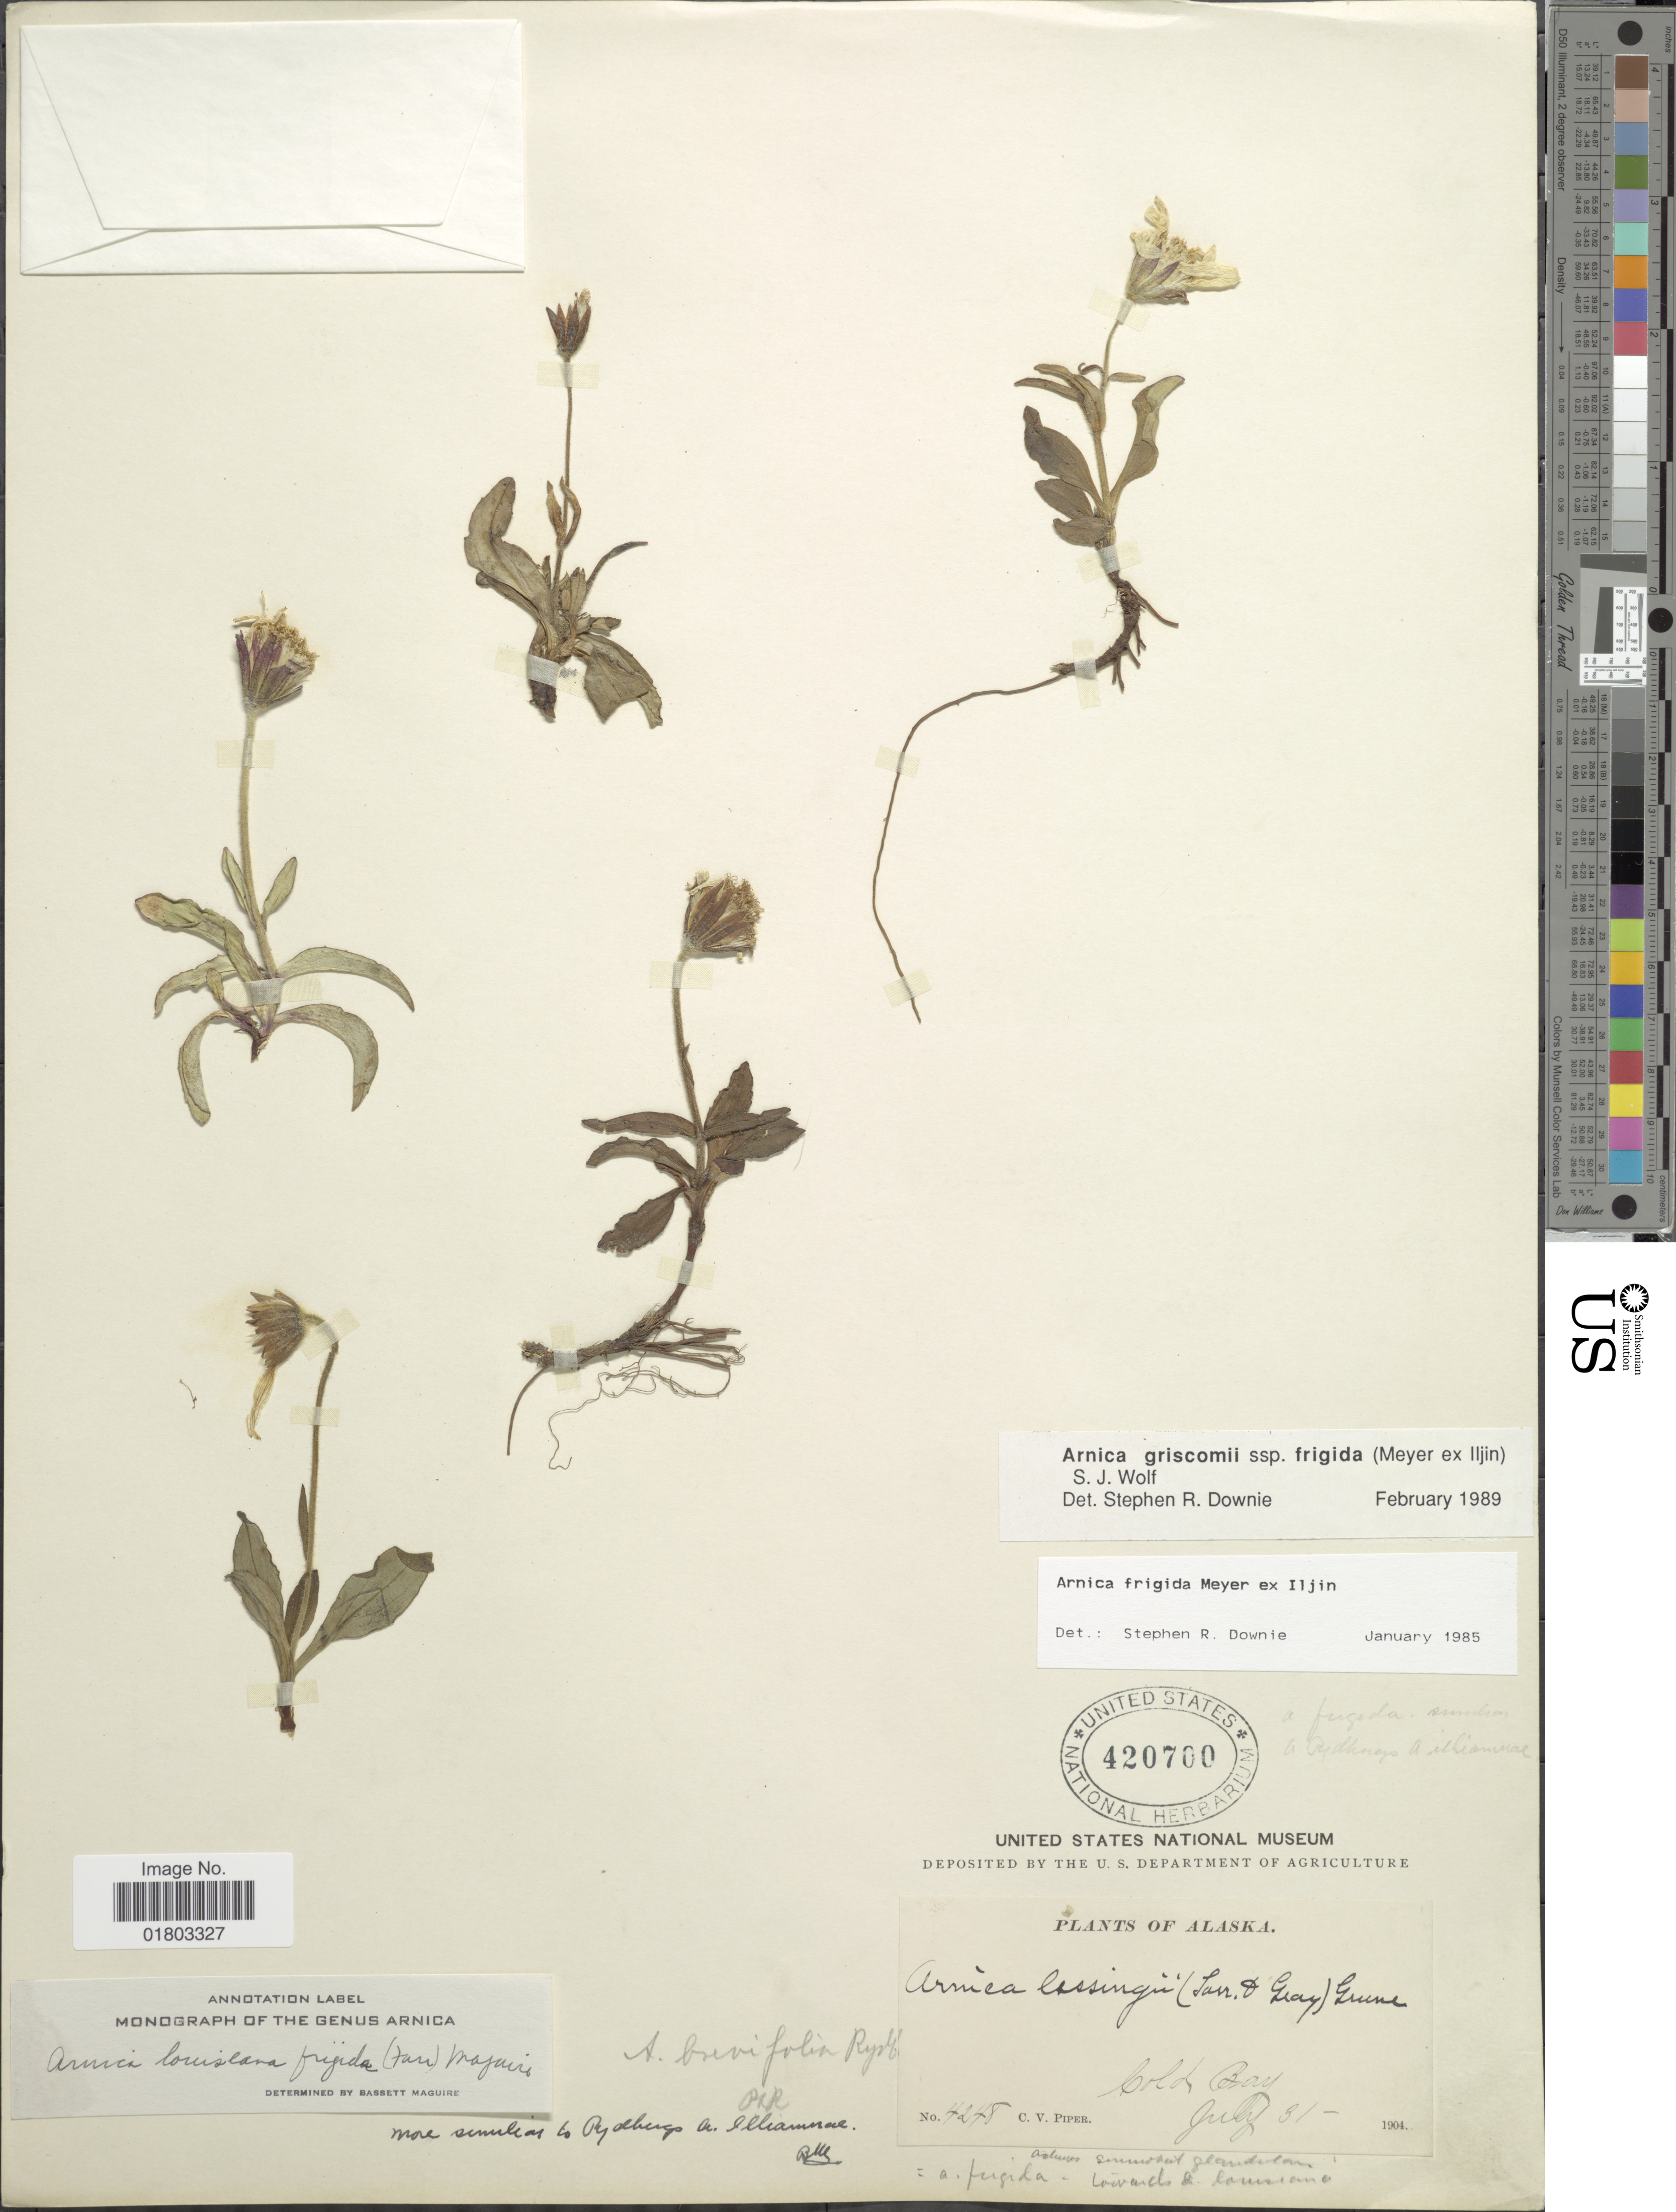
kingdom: Plantae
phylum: Tracheophyta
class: Magnoliopsida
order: Asterales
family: Asteraceae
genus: Arnica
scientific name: Arnica griscomii subsp. frigida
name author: (C.A. Mey. ex Iljin) S.J. Wolf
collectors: C. V. Piper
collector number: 4248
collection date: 1904-07-31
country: United States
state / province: Alaska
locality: Gold Bay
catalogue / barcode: US 420700